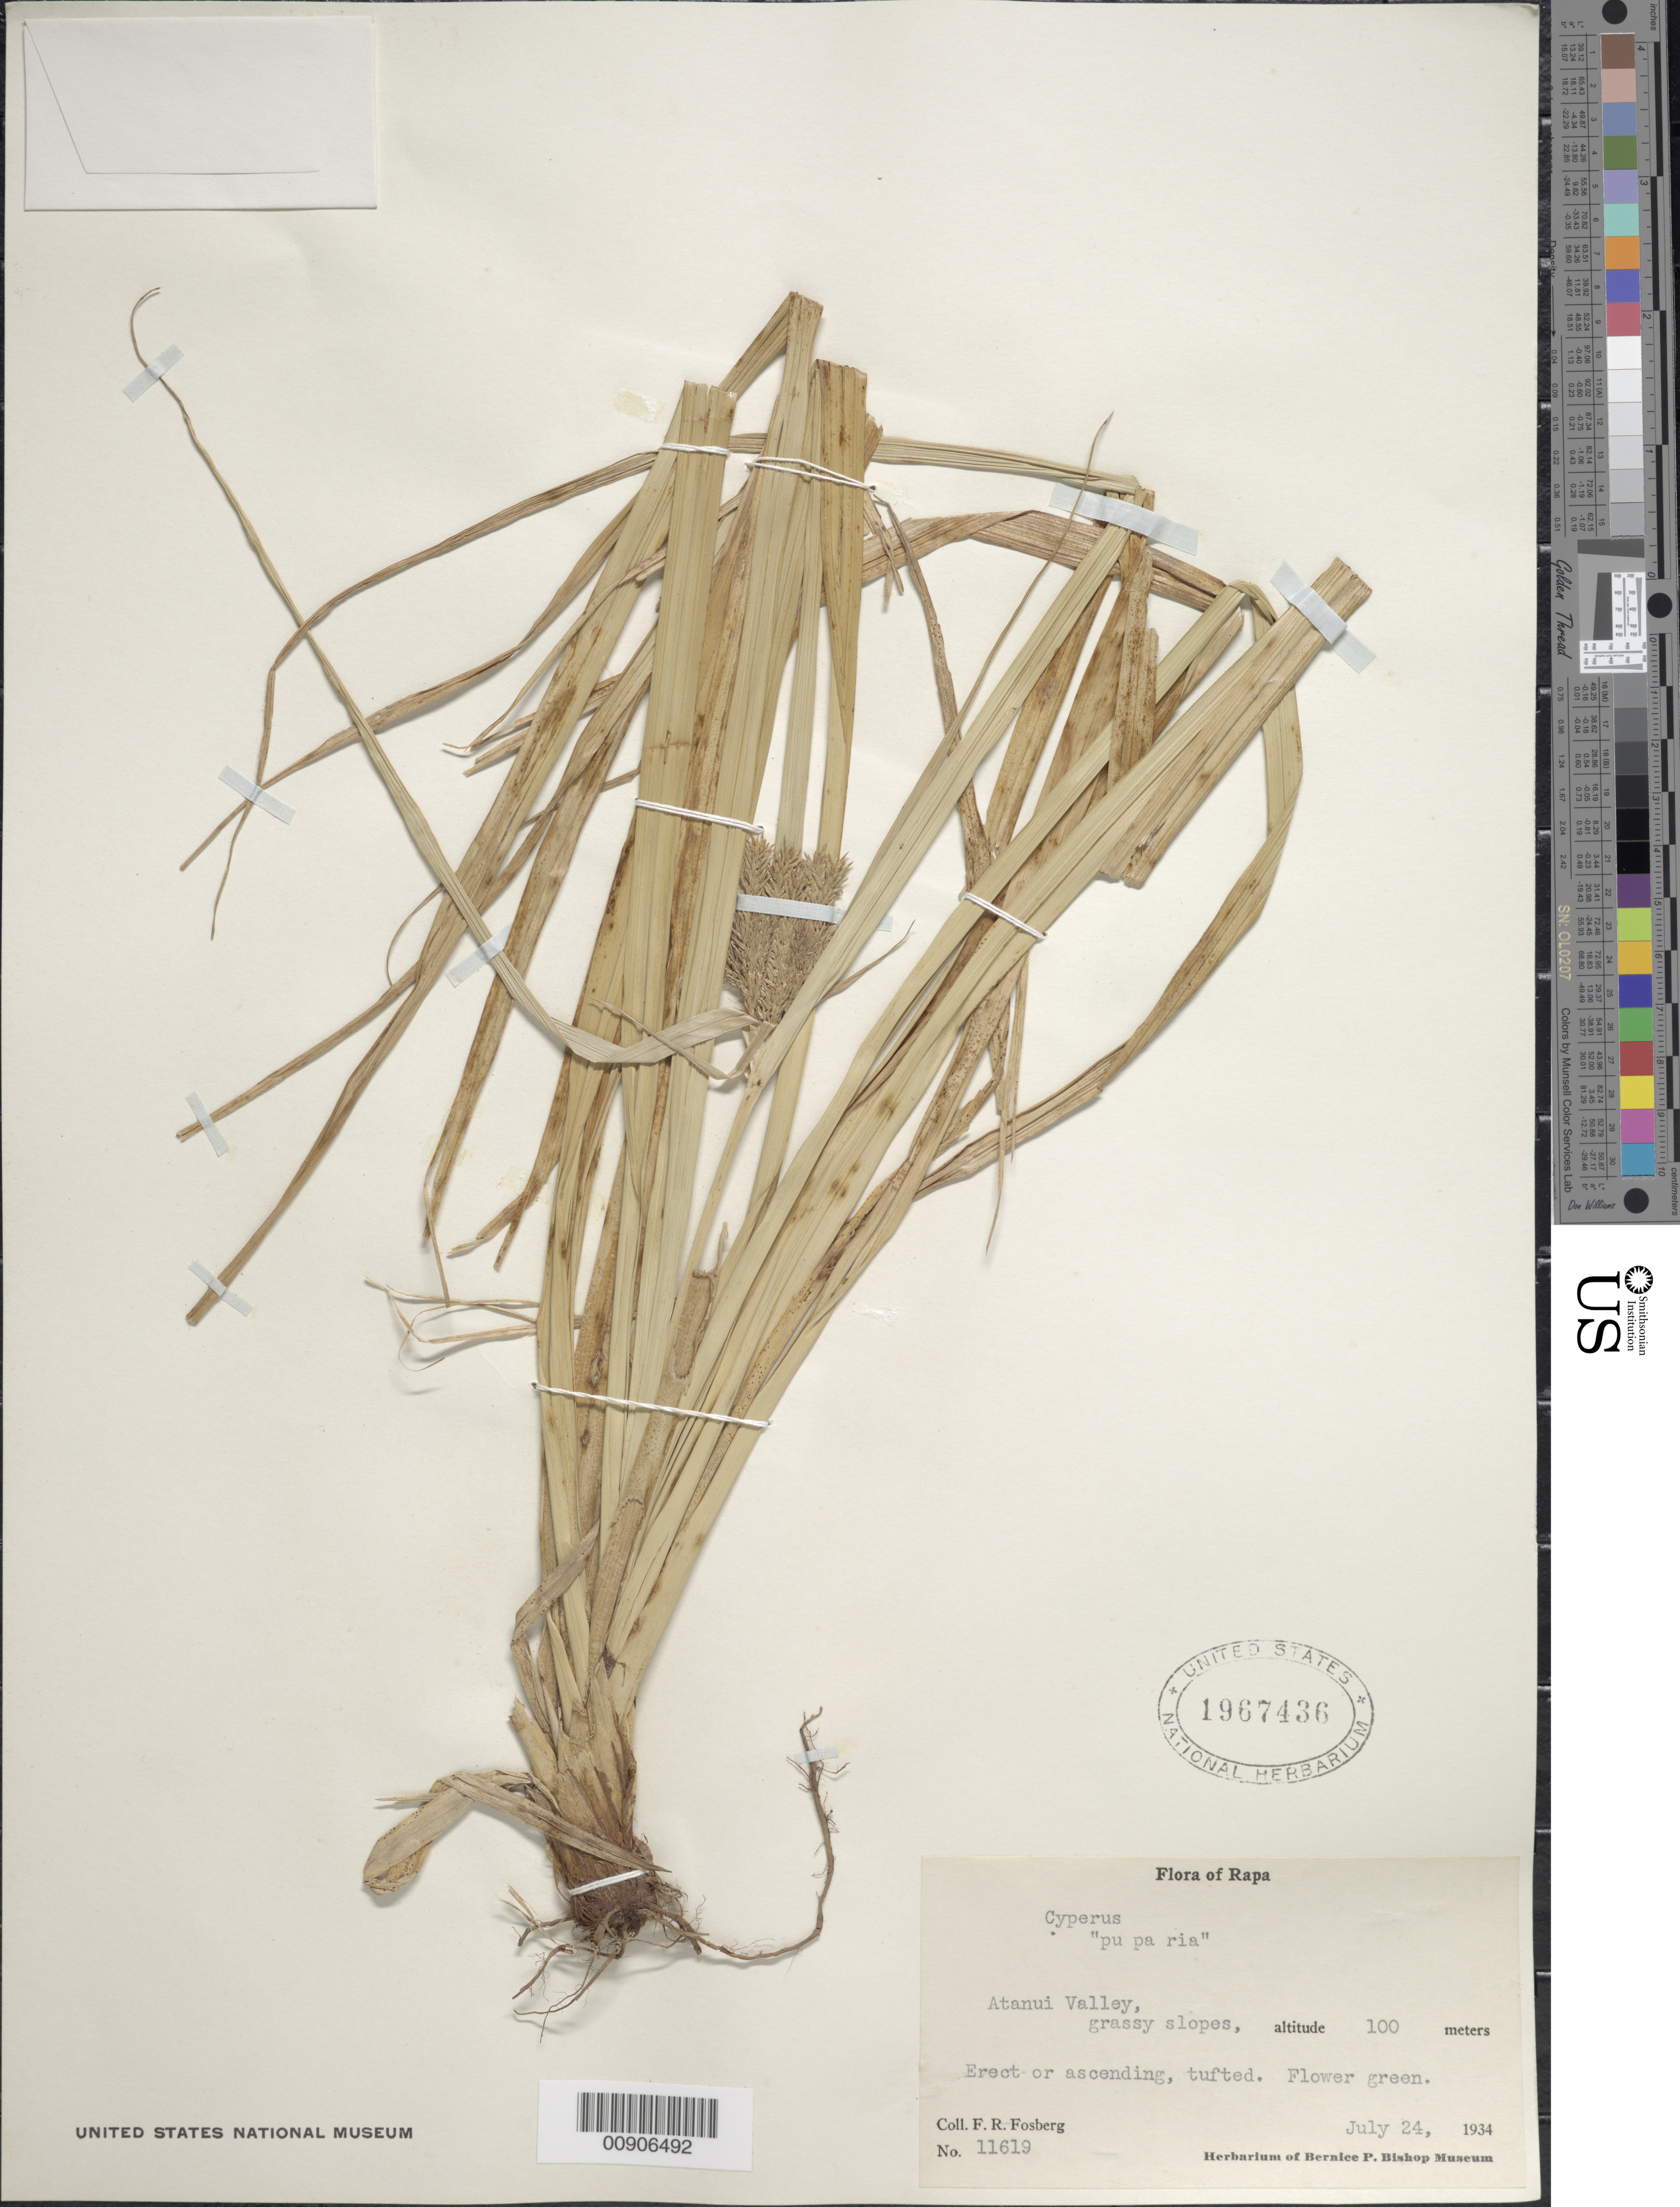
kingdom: Plantae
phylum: Tracheophyta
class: Liliopsida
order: Poales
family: Cyperaceae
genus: Cyperus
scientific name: Cyperus sp.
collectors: F. R. Fosberg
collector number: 11619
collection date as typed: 24 Jul 1934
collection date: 1934-07-24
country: French Polynesia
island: Rapa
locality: Atanui valley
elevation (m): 100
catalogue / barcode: US 1967436